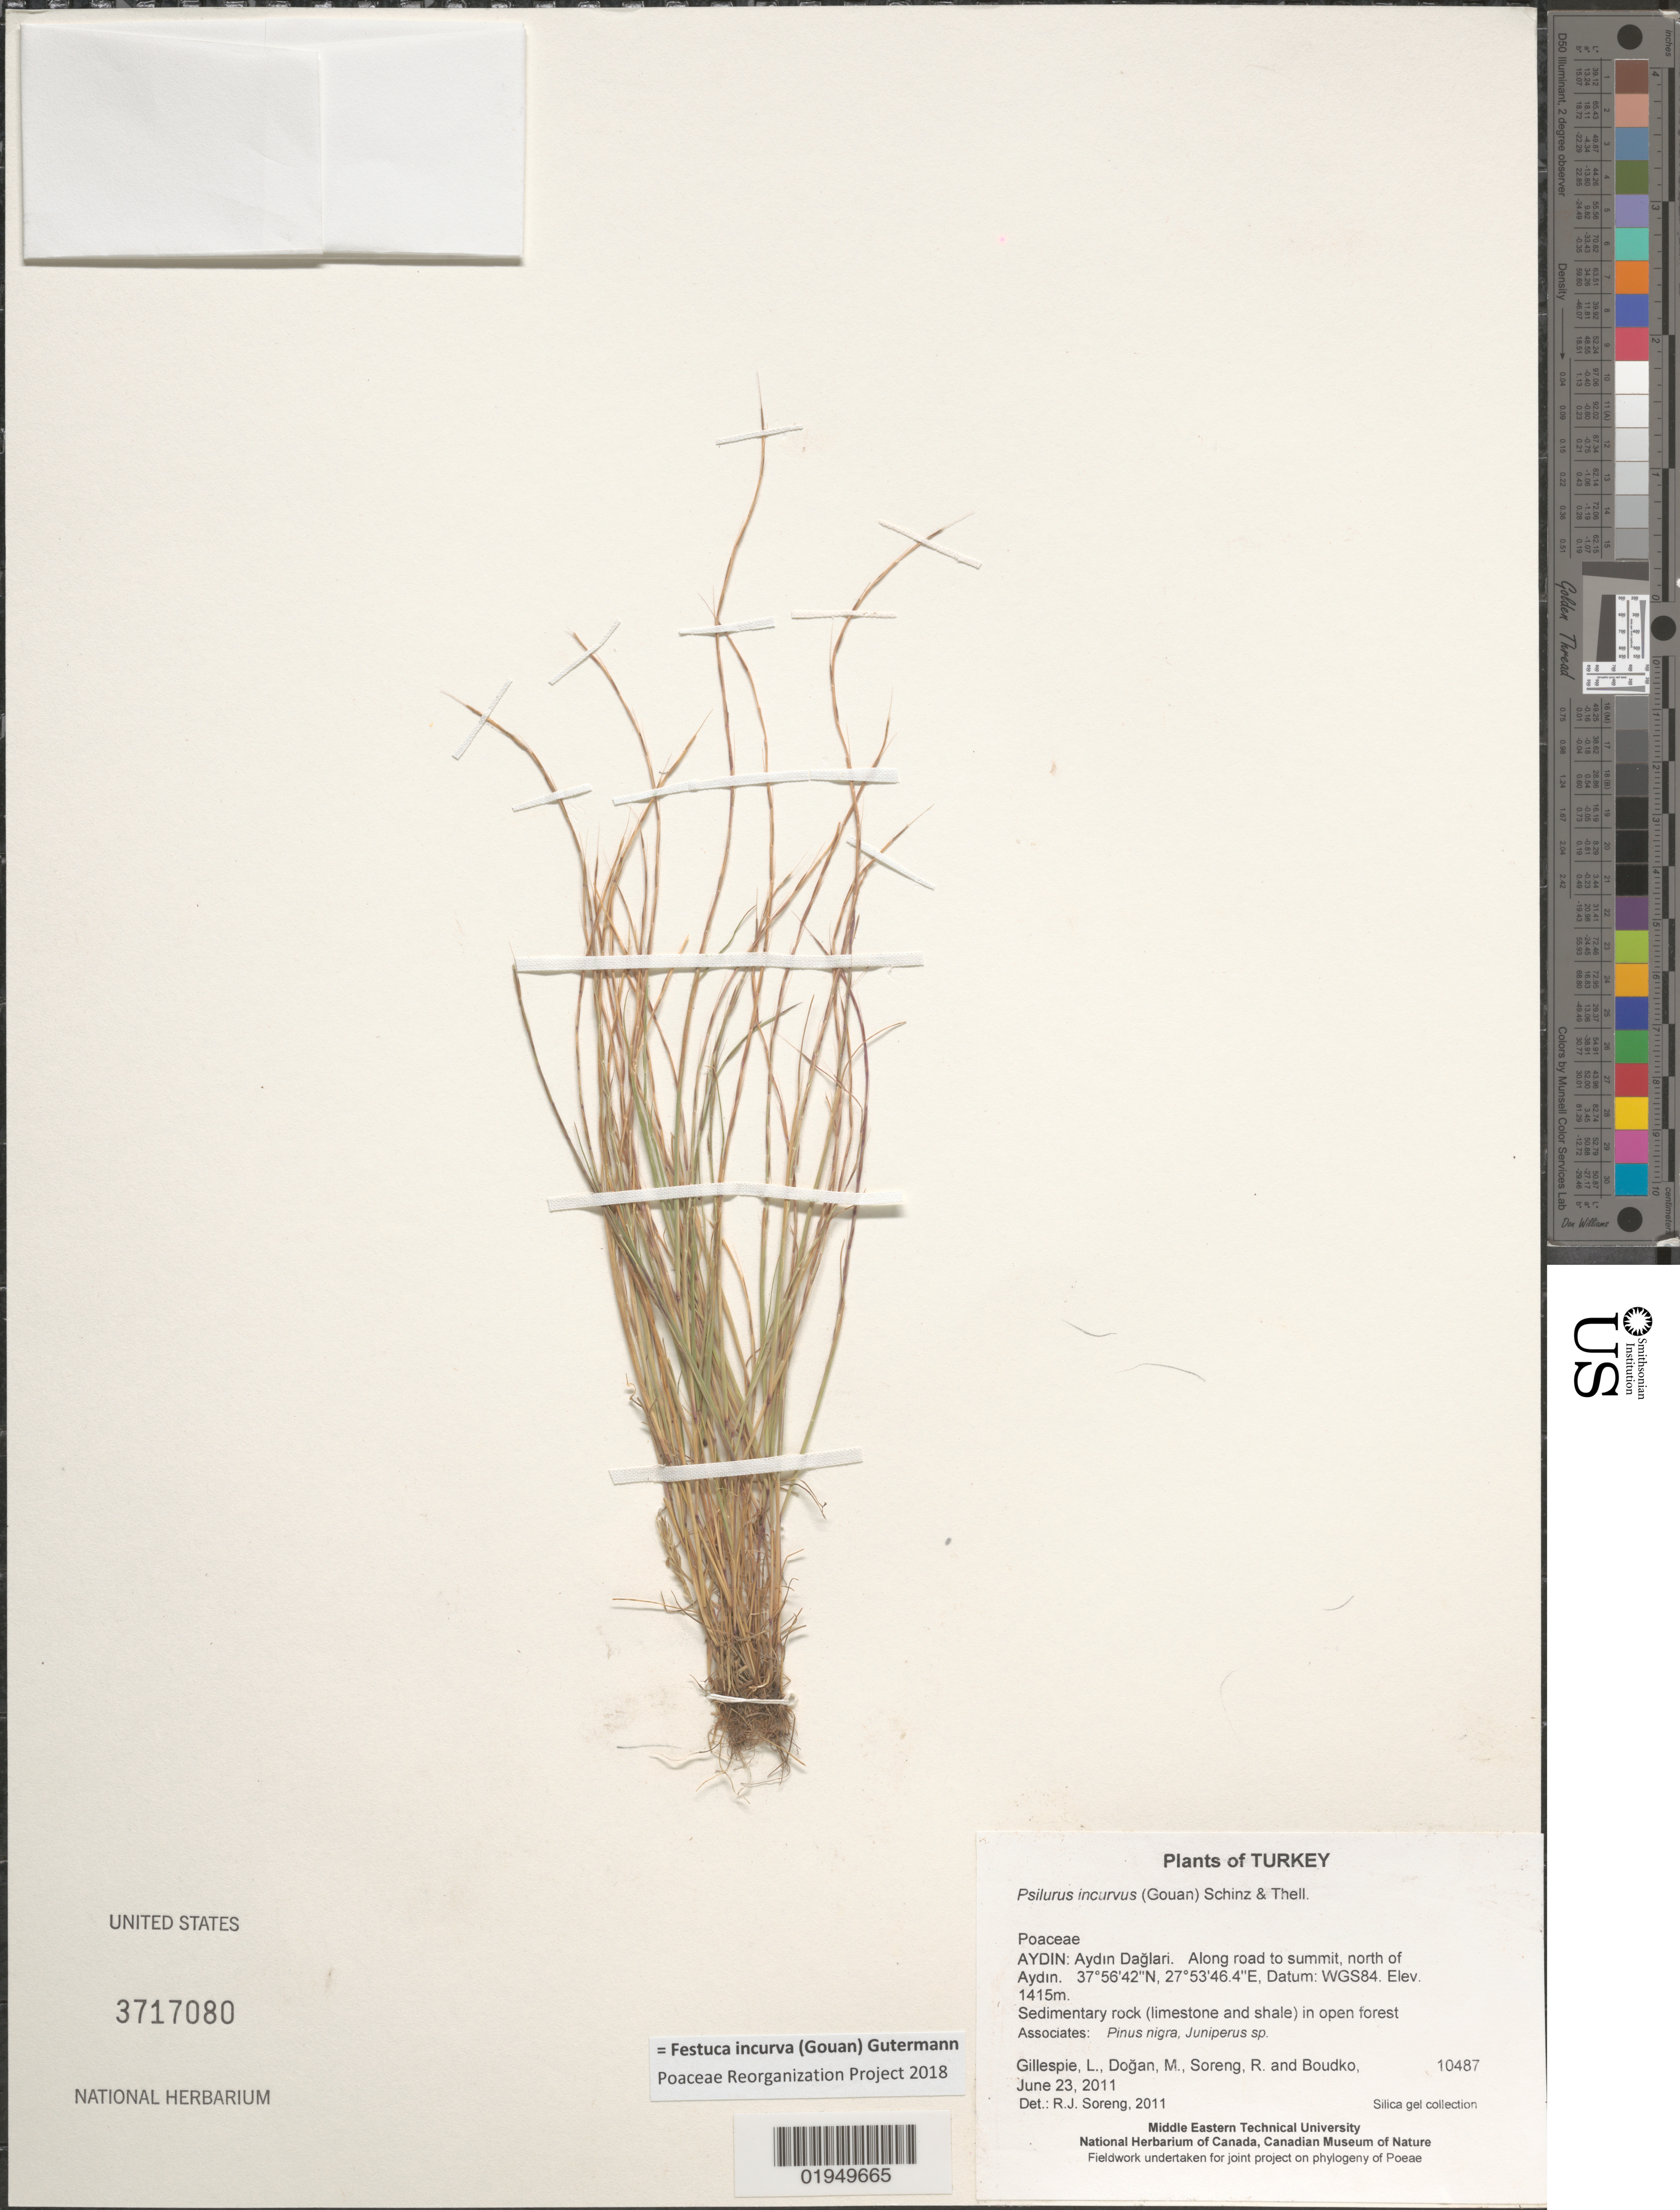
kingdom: Plantae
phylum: Tracheophyta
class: Liliopsida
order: Poales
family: Poaceae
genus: Festuca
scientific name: Festuca incurva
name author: (Gouan) Gutermann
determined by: Poaceae Reorganization Project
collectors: L. J. Gillespie, M. Doğan, R. J. Soreng & K. Boudko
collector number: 10487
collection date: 2011-06-23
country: Turkey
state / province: Aydin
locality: Aydin Daglari. Along road to summit, north of Aydin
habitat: Sedimentary rock (limestone and shale) in open forest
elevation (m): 1415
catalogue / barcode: US 3717080